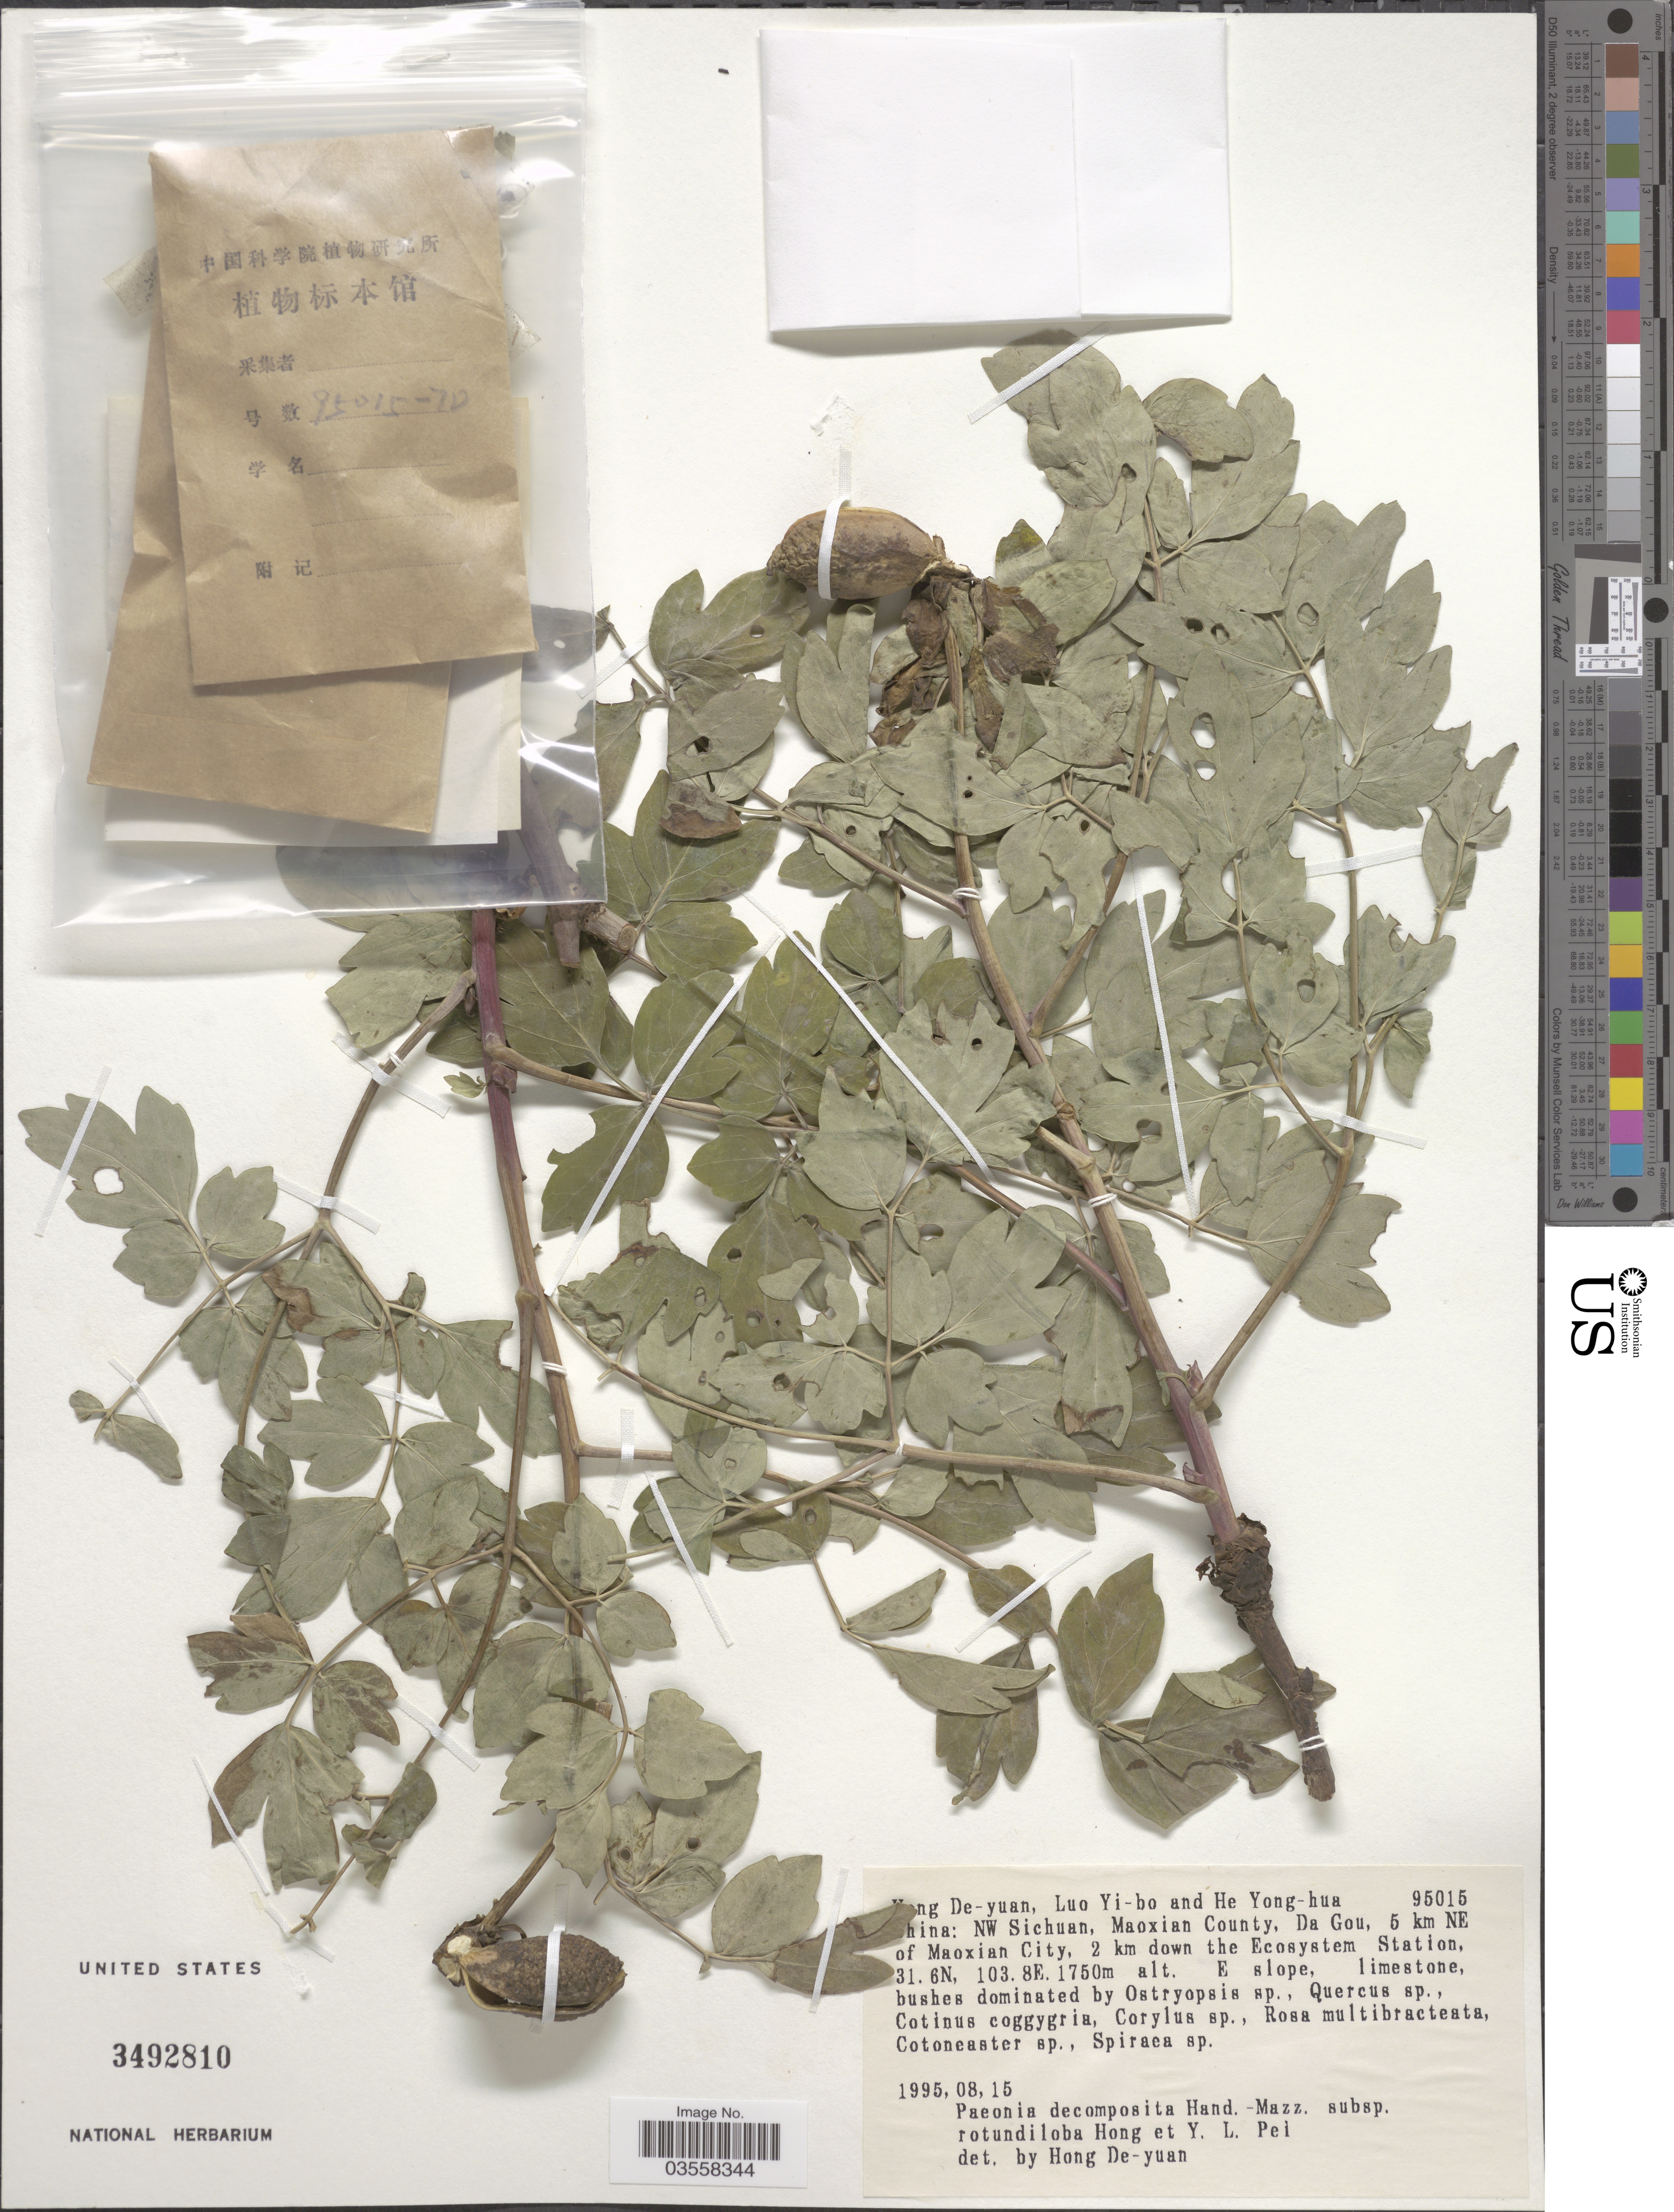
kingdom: Plantae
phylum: Tracheophyta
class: Magnoliopsida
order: Saxifragales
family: Paeoniaceae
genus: Paeonia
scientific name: Paeonia decomposita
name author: Hand.-Mazz.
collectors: D.-Y. Hong, Y. Luo & H. Yong-hua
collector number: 95015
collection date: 1995-08-15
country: China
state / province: Sichuan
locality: NW Sichuan, Maoxian County, Da Gou, 5 km NE of Maoxian City, 2 km down the Ecosystem Station.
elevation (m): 1750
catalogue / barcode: US 3492810